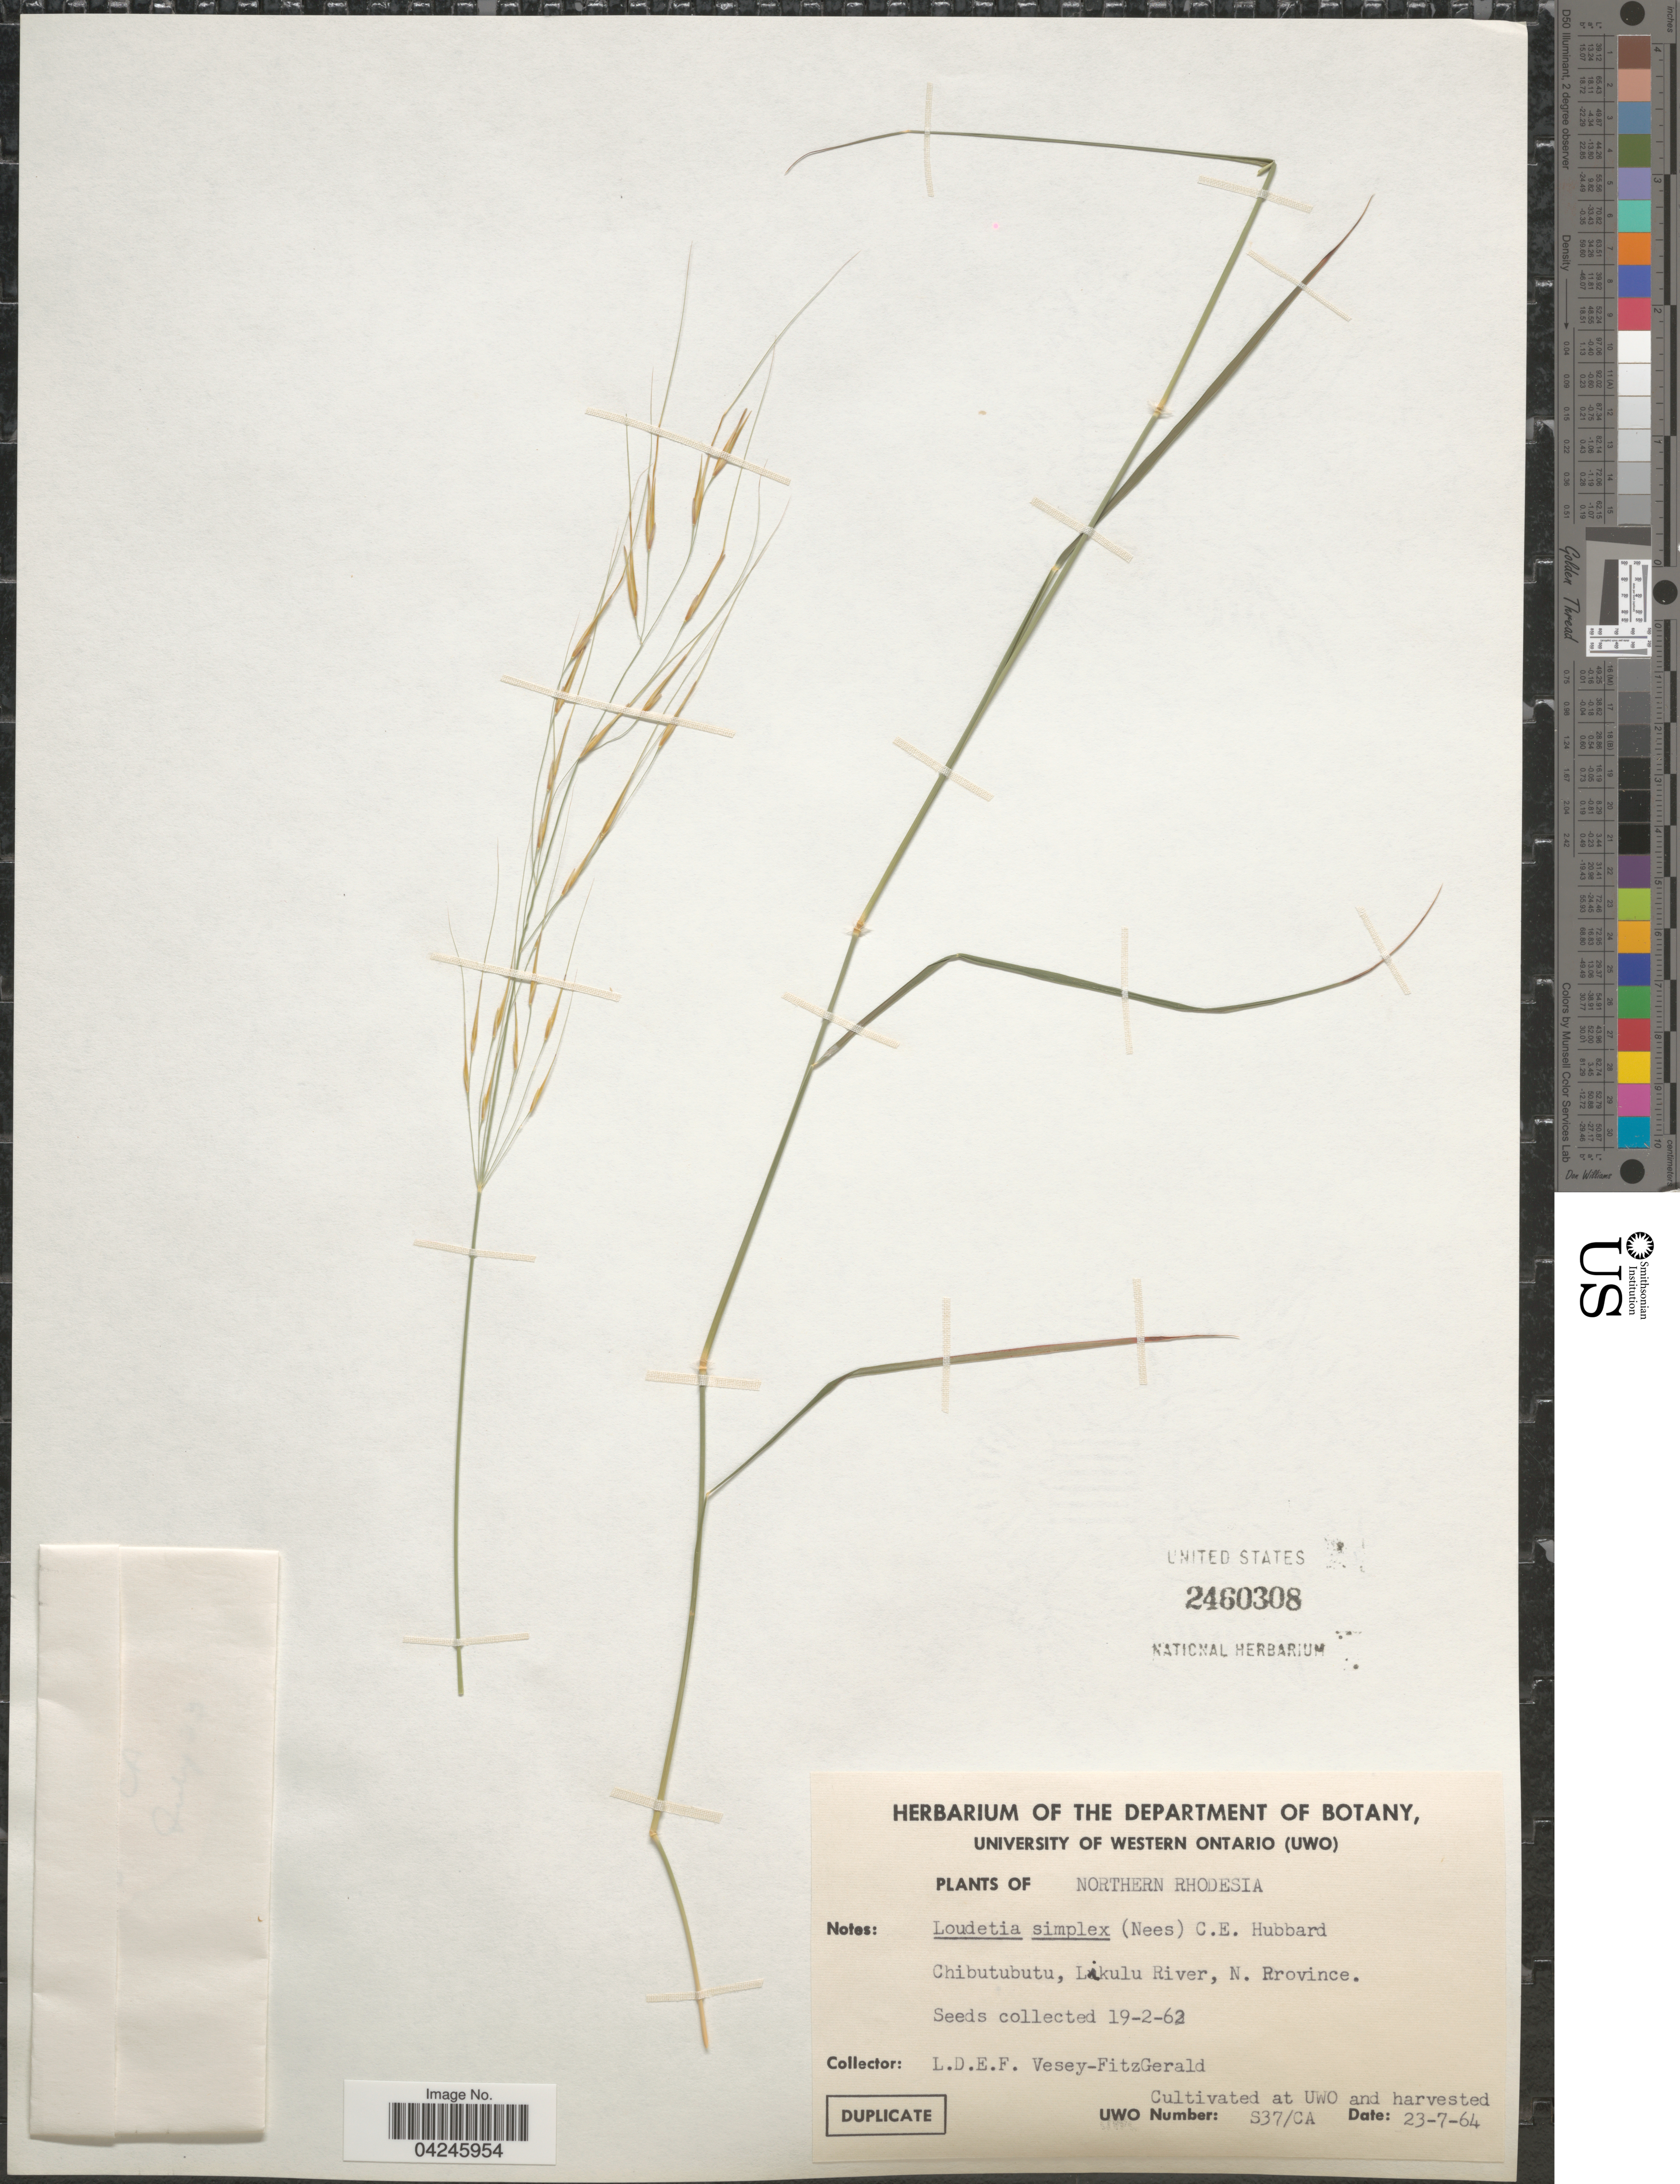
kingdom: Plantae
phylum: Tracheophyta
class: Liliopsida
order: Poales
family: Poaceae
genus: Loudetia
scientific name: Loudetia simplex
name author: (Nees) C.E. Hubb.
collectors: L. Vesey-Fitzgerald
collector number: S37/CA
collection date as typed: Transcribed d/m/y: 23/7/64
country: Canada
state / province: Ontario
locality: At UWO.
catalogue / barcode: US 2460308